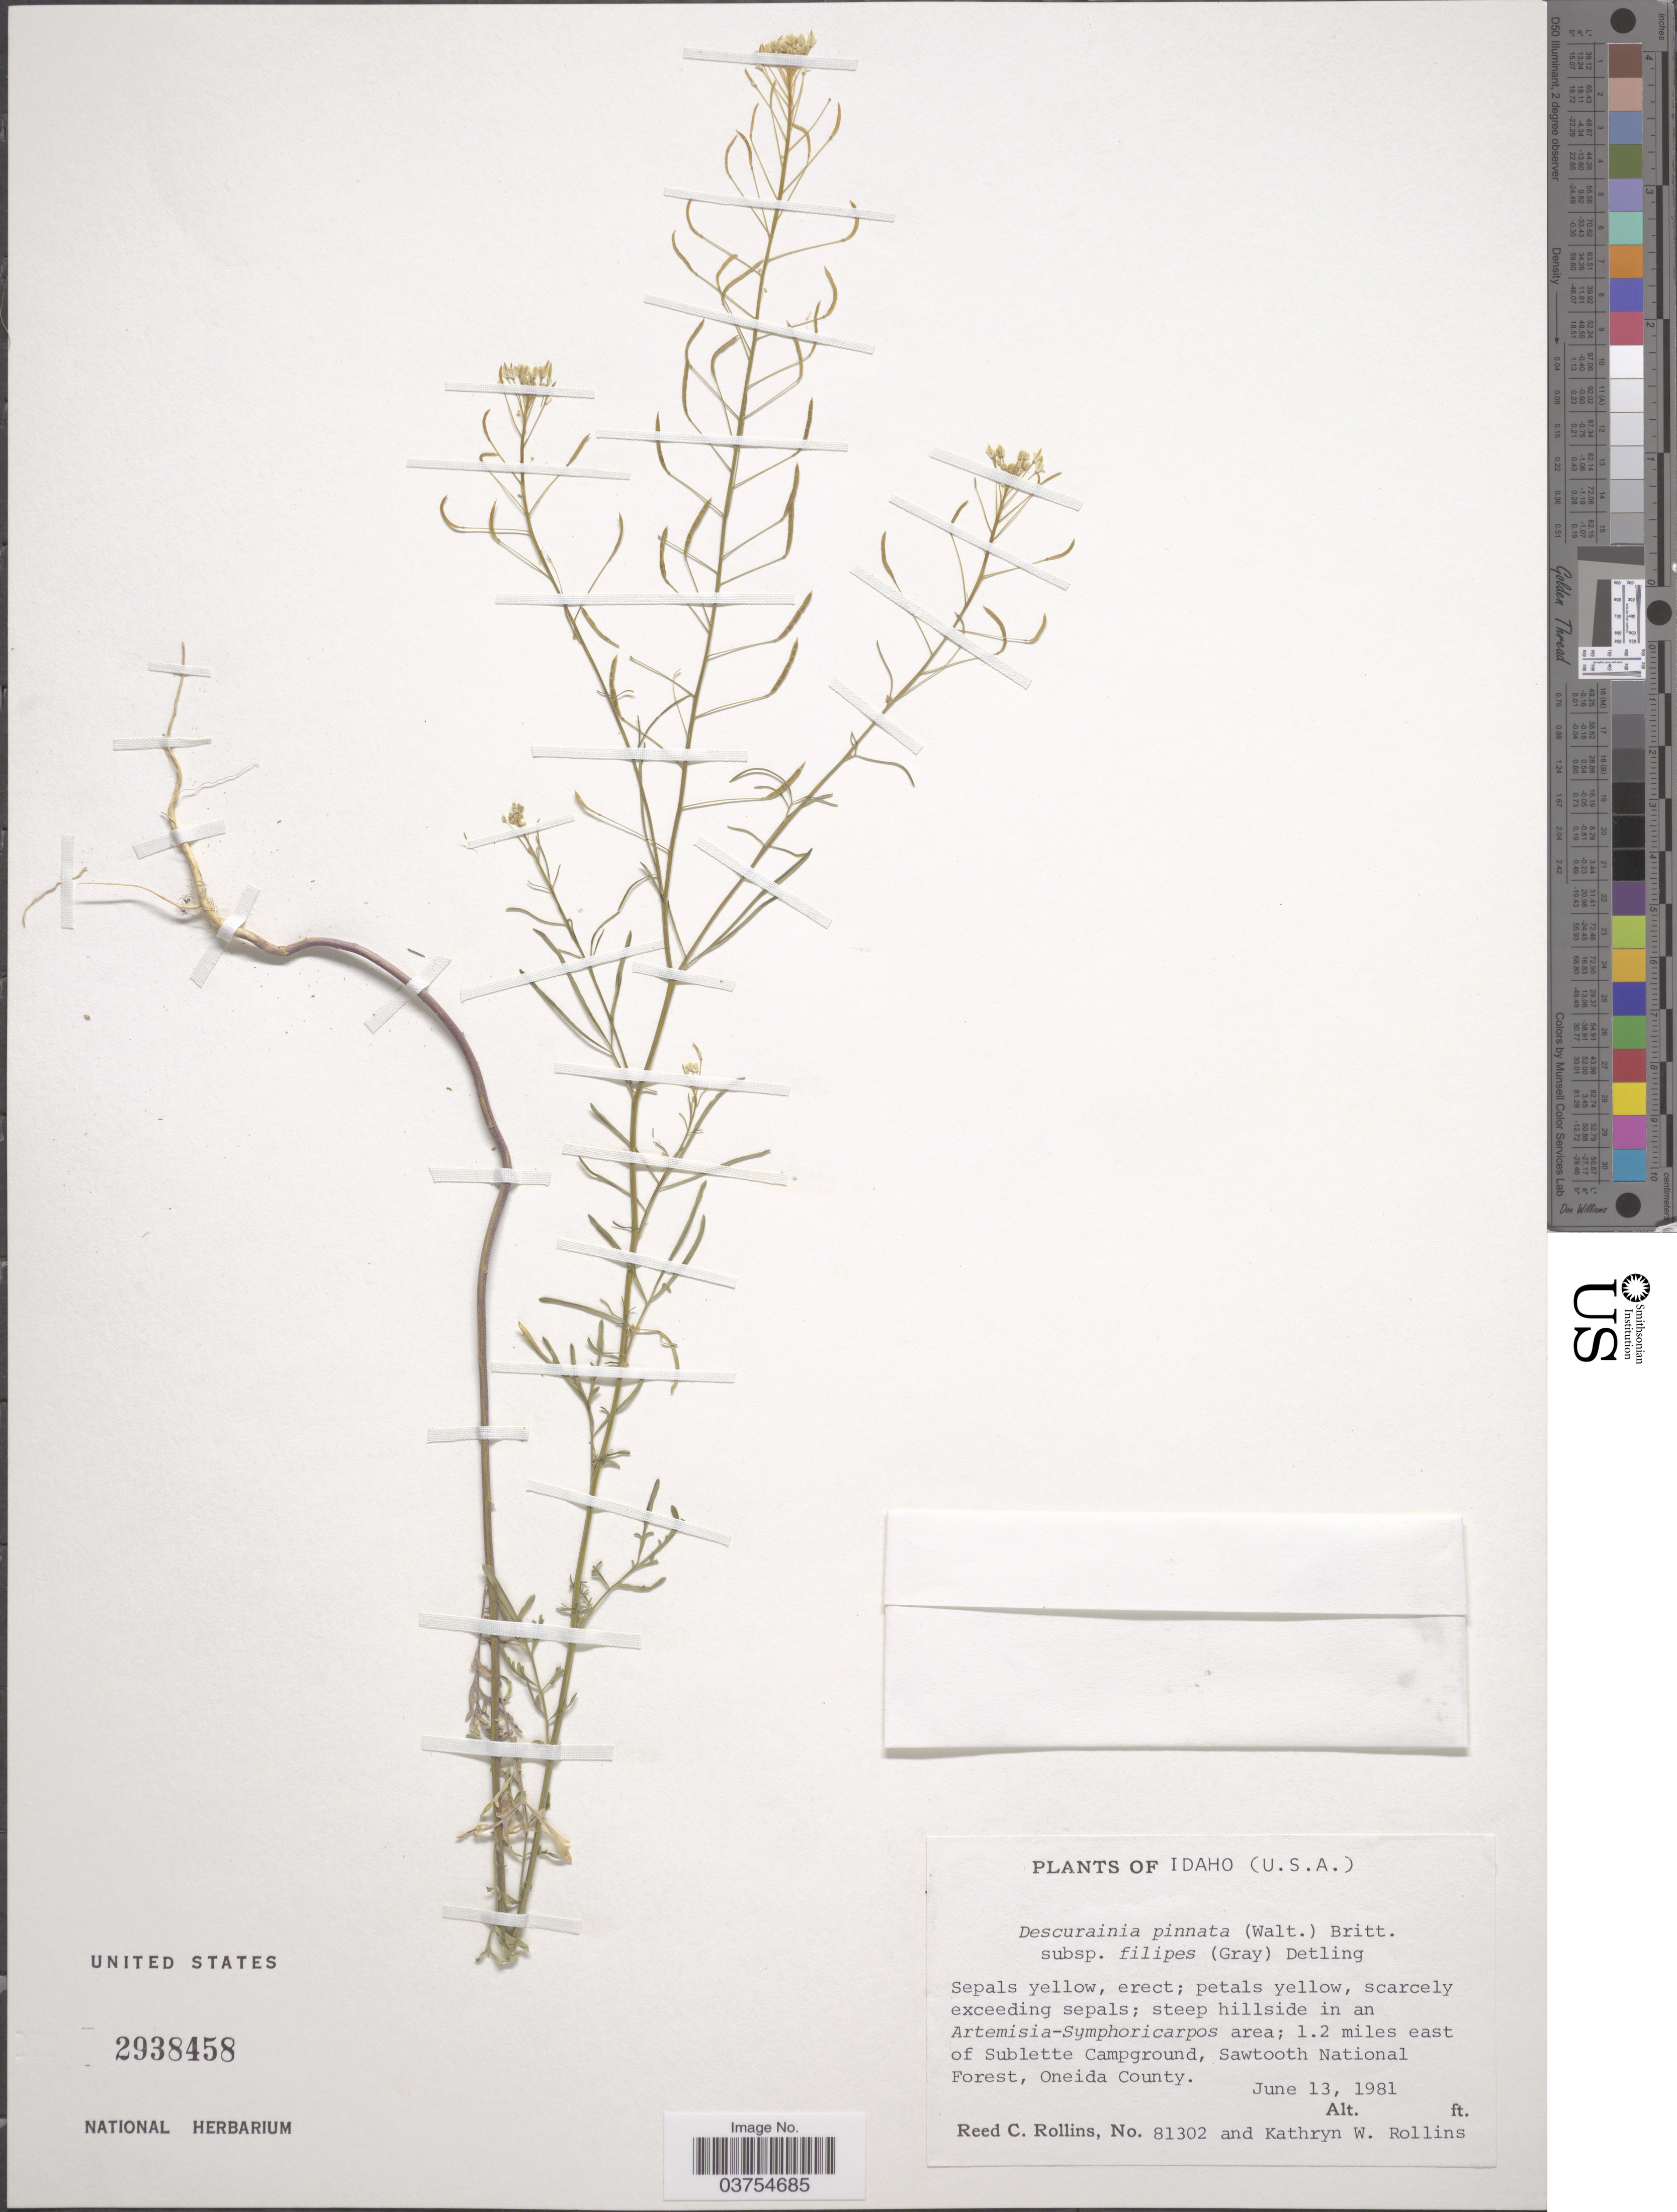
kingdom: Plantae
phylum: Tracheophyta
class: Magnoliopsida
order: Brassicales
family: Brassicaceae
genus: Descurainia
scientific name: Descurainia pinnata subsp. filipes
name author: (A. Gray) Detling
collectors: R. C. Rollins & K. W. Rollins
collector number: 81302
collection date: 1981-06-13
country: United States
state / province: Idaho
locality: Steep hillside in an Artemisia- Symphoricarpos area; 1.2 miles east of Sublette Campground, Sawtooth National Forest, Oneida County.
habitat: steep hillside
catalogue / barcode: US 2938458